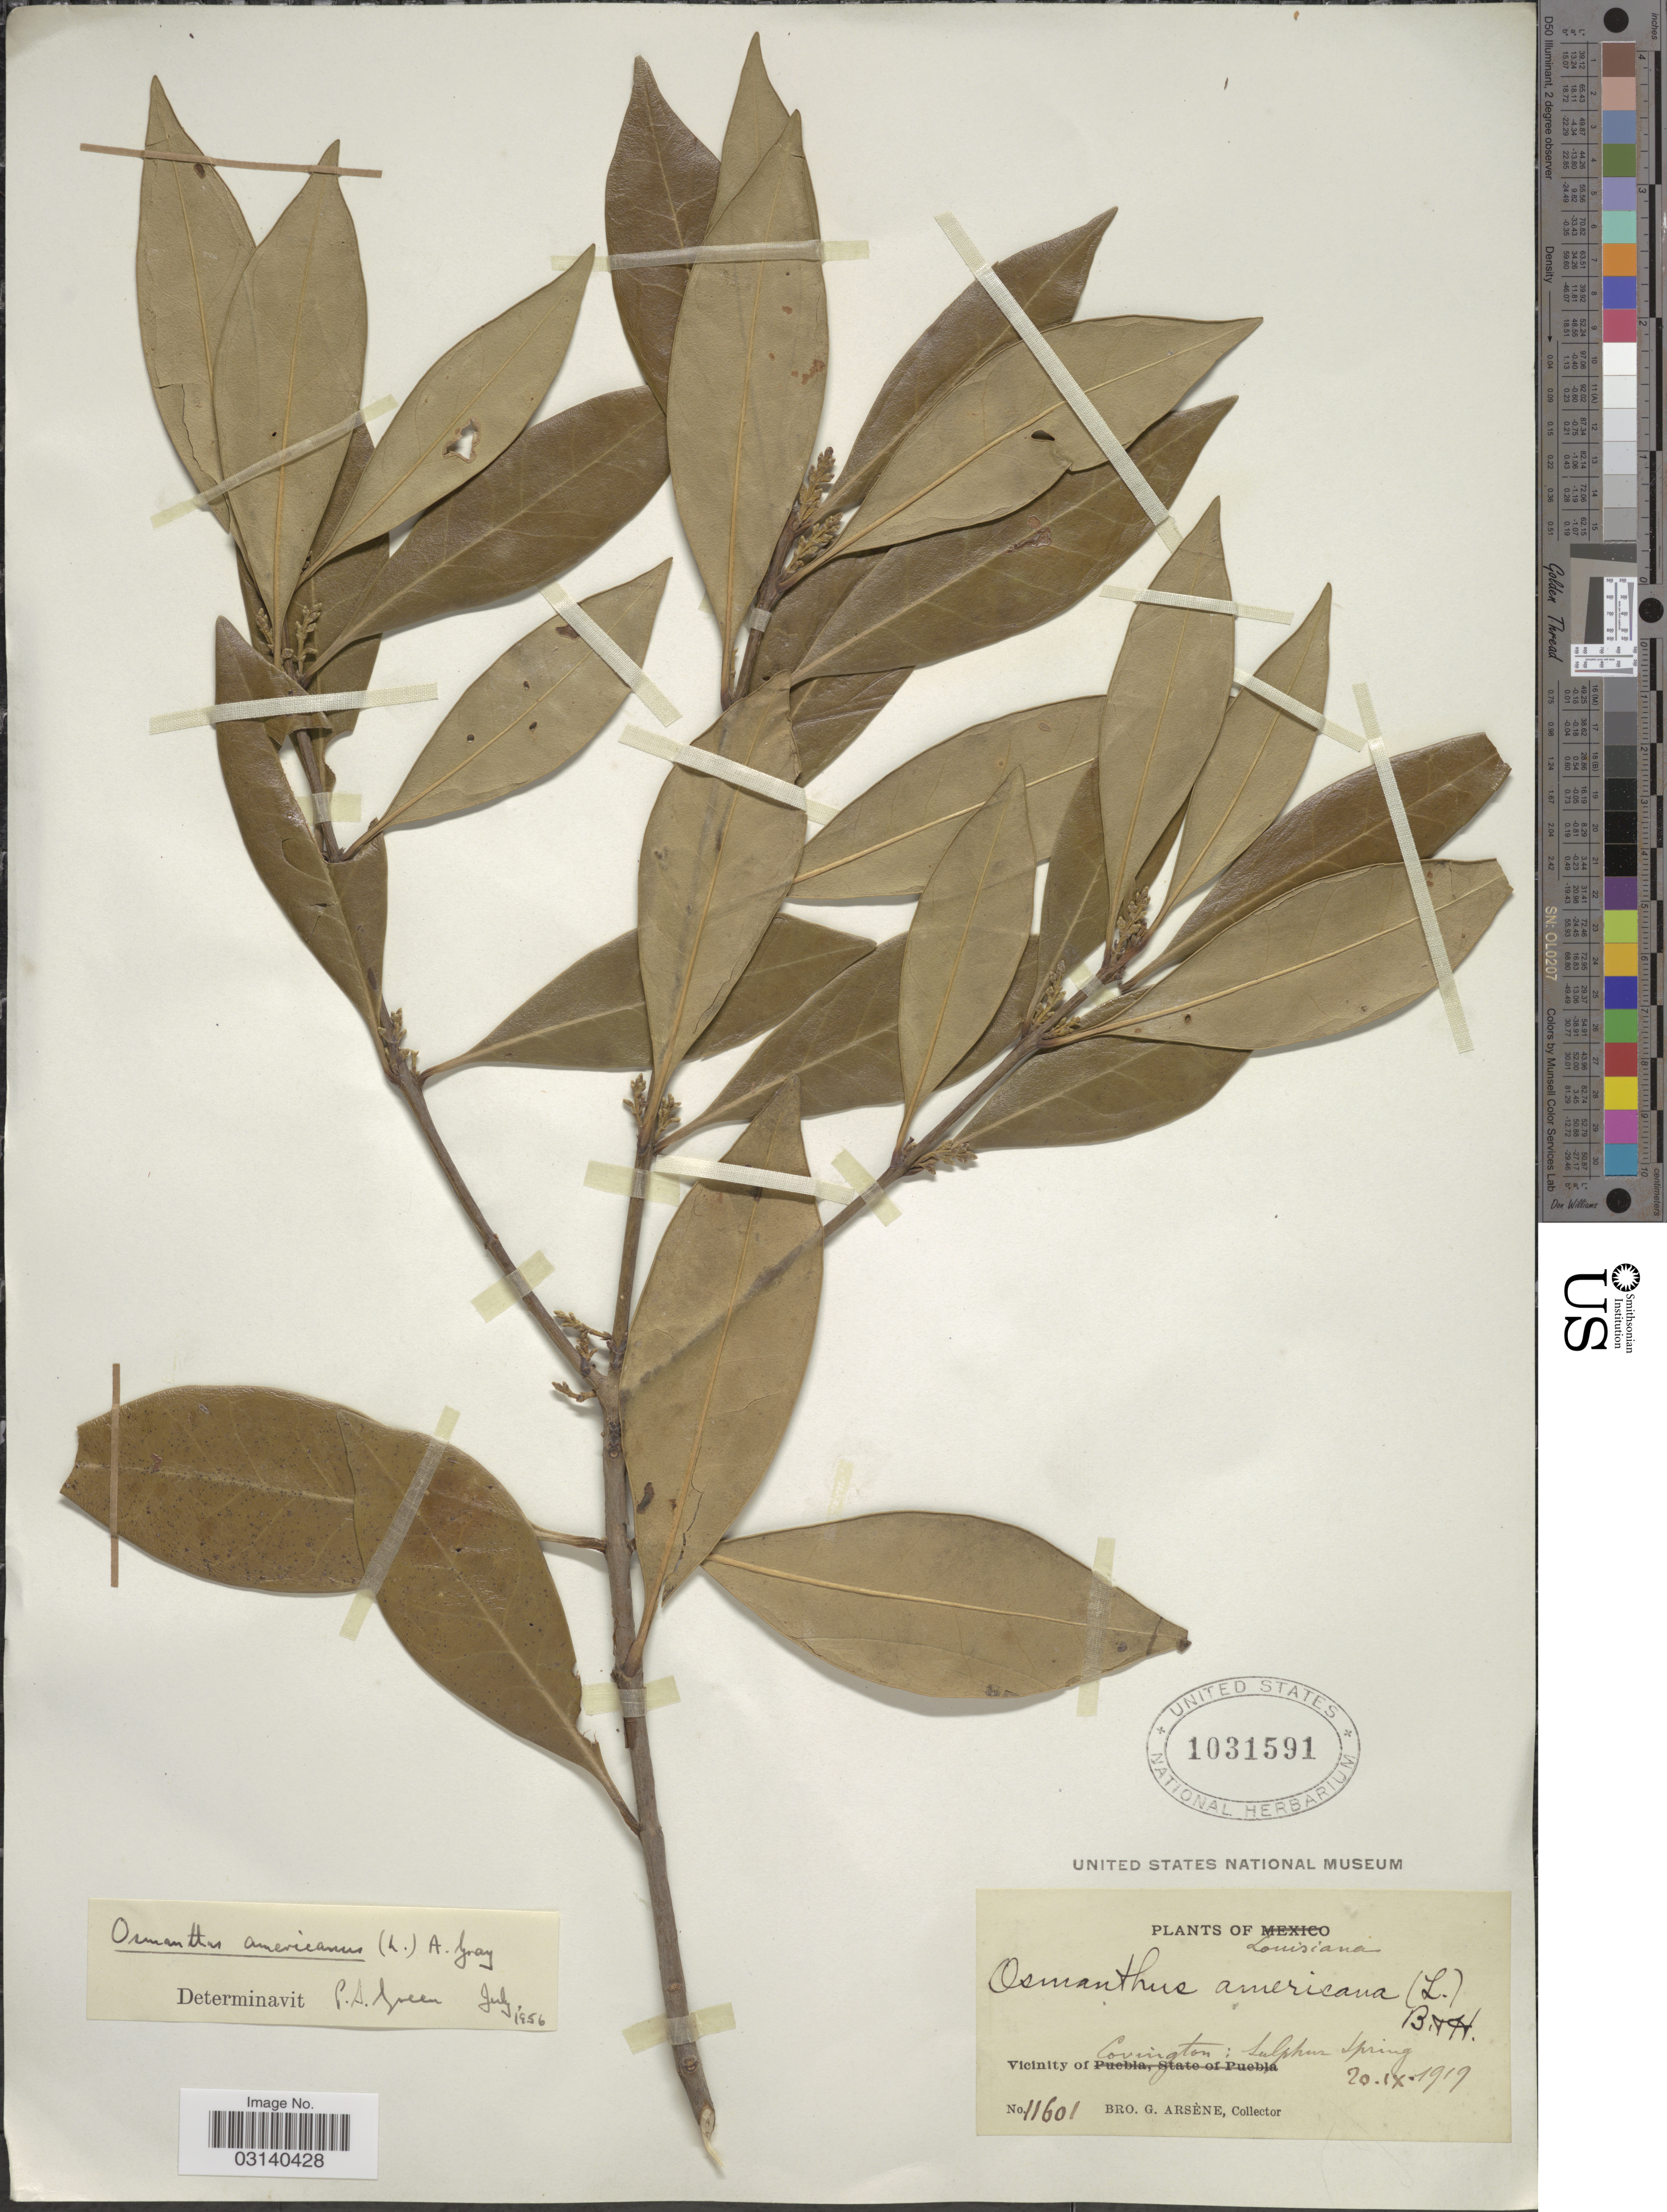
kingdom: Plantae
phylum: Tracheophyta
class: Magnoliopsida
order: Lamiales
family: Oleaceae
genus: Osmanthus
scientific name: Osmanthus americanus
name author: (L.) A. Gray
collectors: Bro. G. Arsène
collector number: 11601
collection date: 1919-09-20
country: United States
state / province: Louisiana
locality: Vicinity of Covington: Sulphur Spring.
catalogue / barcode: US 1031591